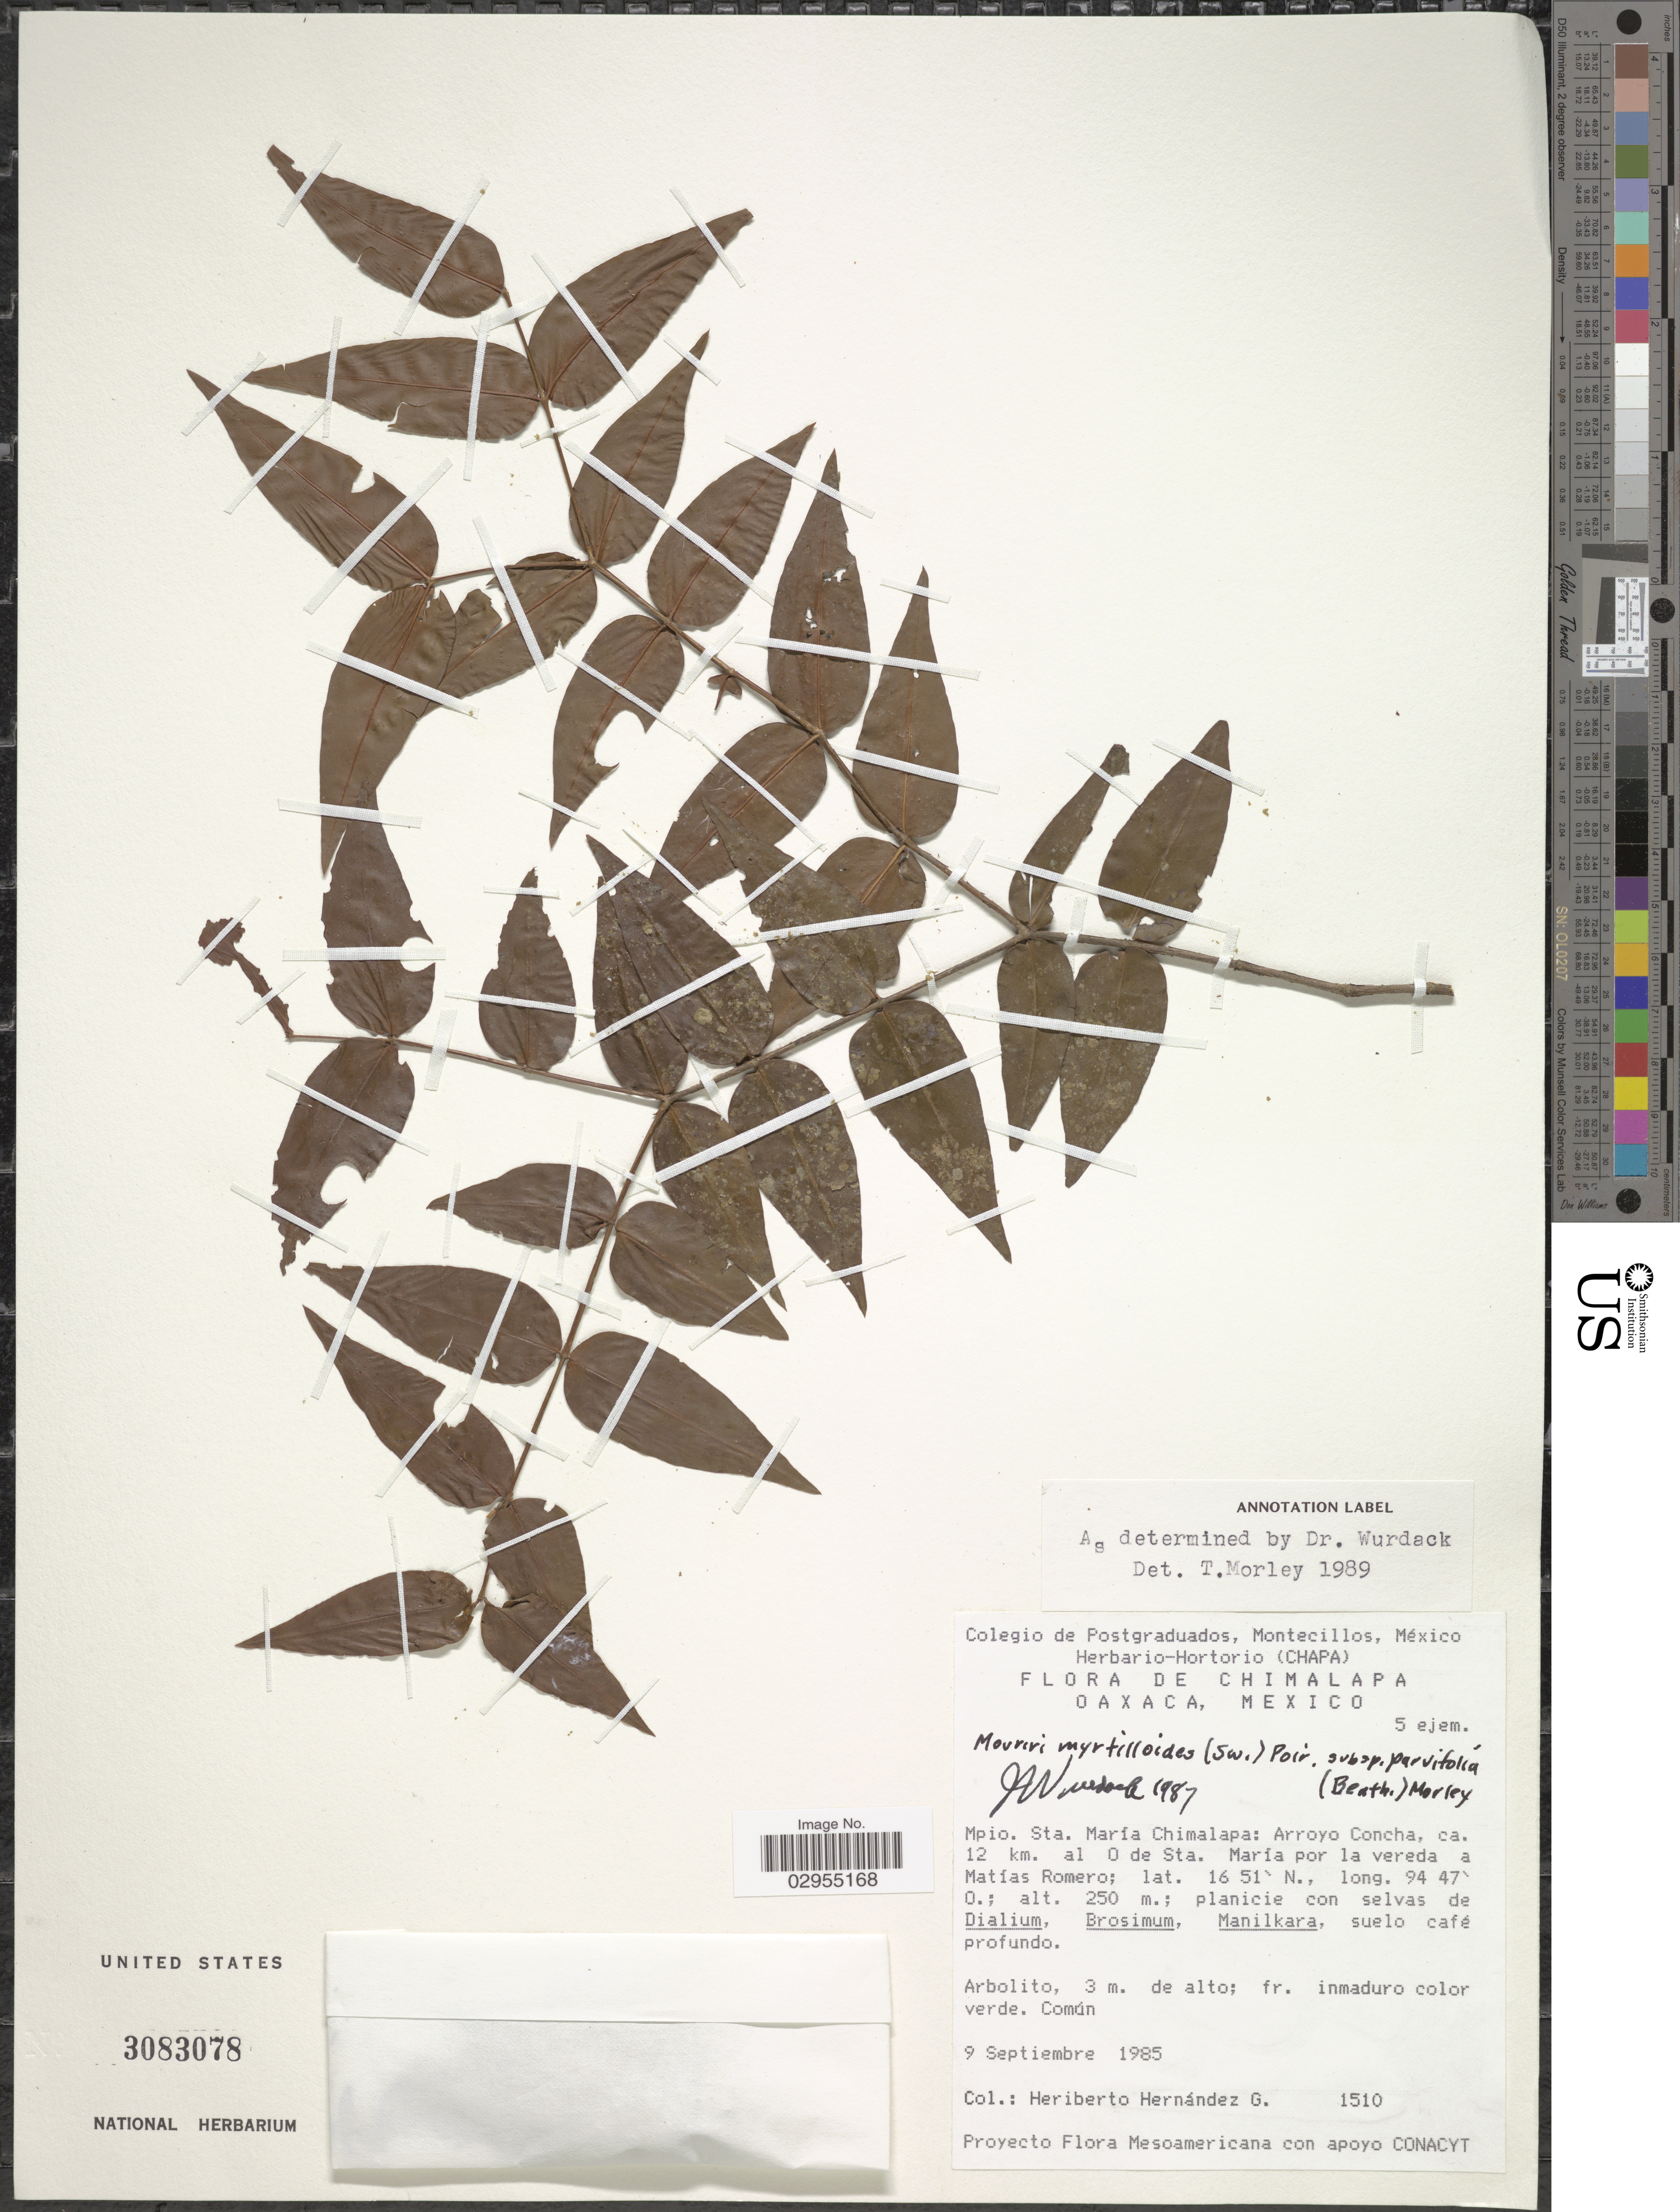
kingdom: Plantae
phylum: Tracheophyta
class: Magnoliopsida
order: Myrtales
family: Melastomataceae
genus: Mouriri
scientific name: Mouriri myrtilloides subsp. parvifolia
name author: (Benth.) Morley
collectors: H. Hernandez G.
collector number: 1510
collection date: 1985-09-09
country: Mexico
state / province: Oaxaca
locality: Chimalapa, Mpio. Sta. María Chimalapa: Arroyo Concha, ca. 12 km al O de Sta. maría por la vereda a Matías Romero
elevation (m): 250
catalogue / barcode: US 3083078